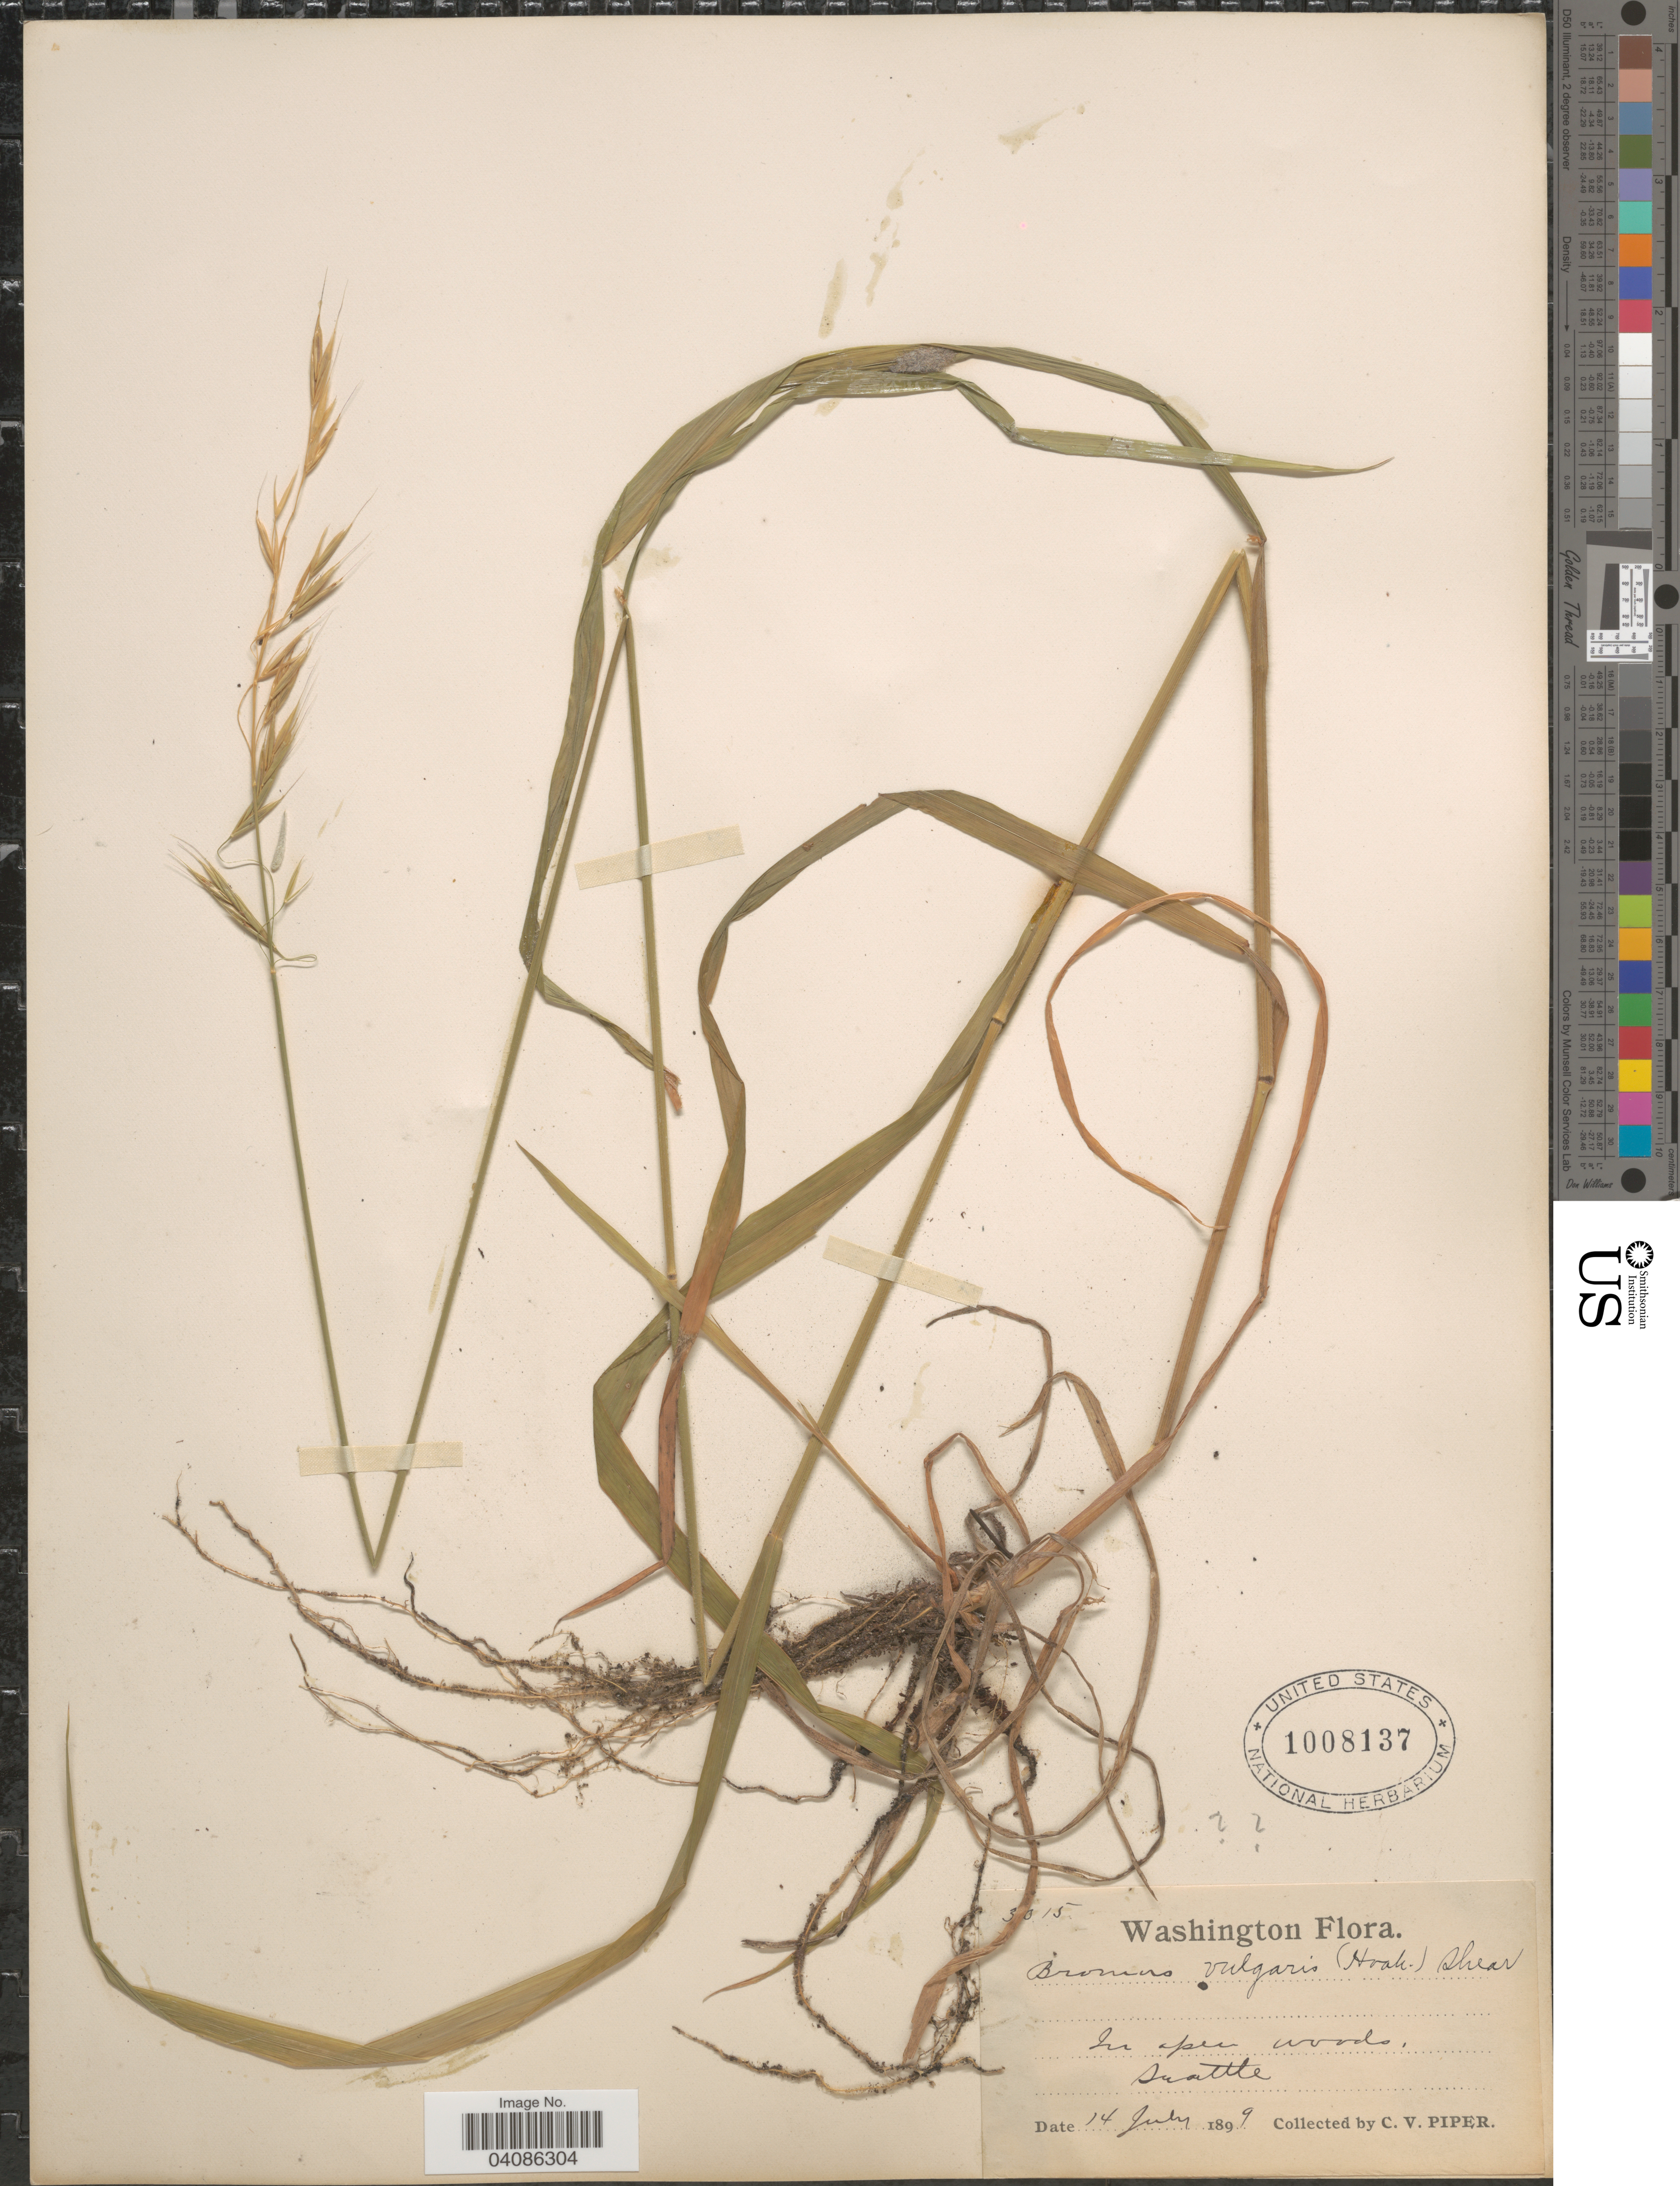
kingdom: Plantae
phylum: Tracheophyta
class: Liliopsida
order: Poales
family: Poaceae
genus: Bromus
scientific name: Bromus vulgaris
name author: (Hook.) Shear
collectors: C. V. Piper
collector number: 3015*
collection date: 1899-07-14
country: United States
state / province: Washington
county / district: King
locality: In open woods, Seattle.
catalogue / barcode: US 1008137